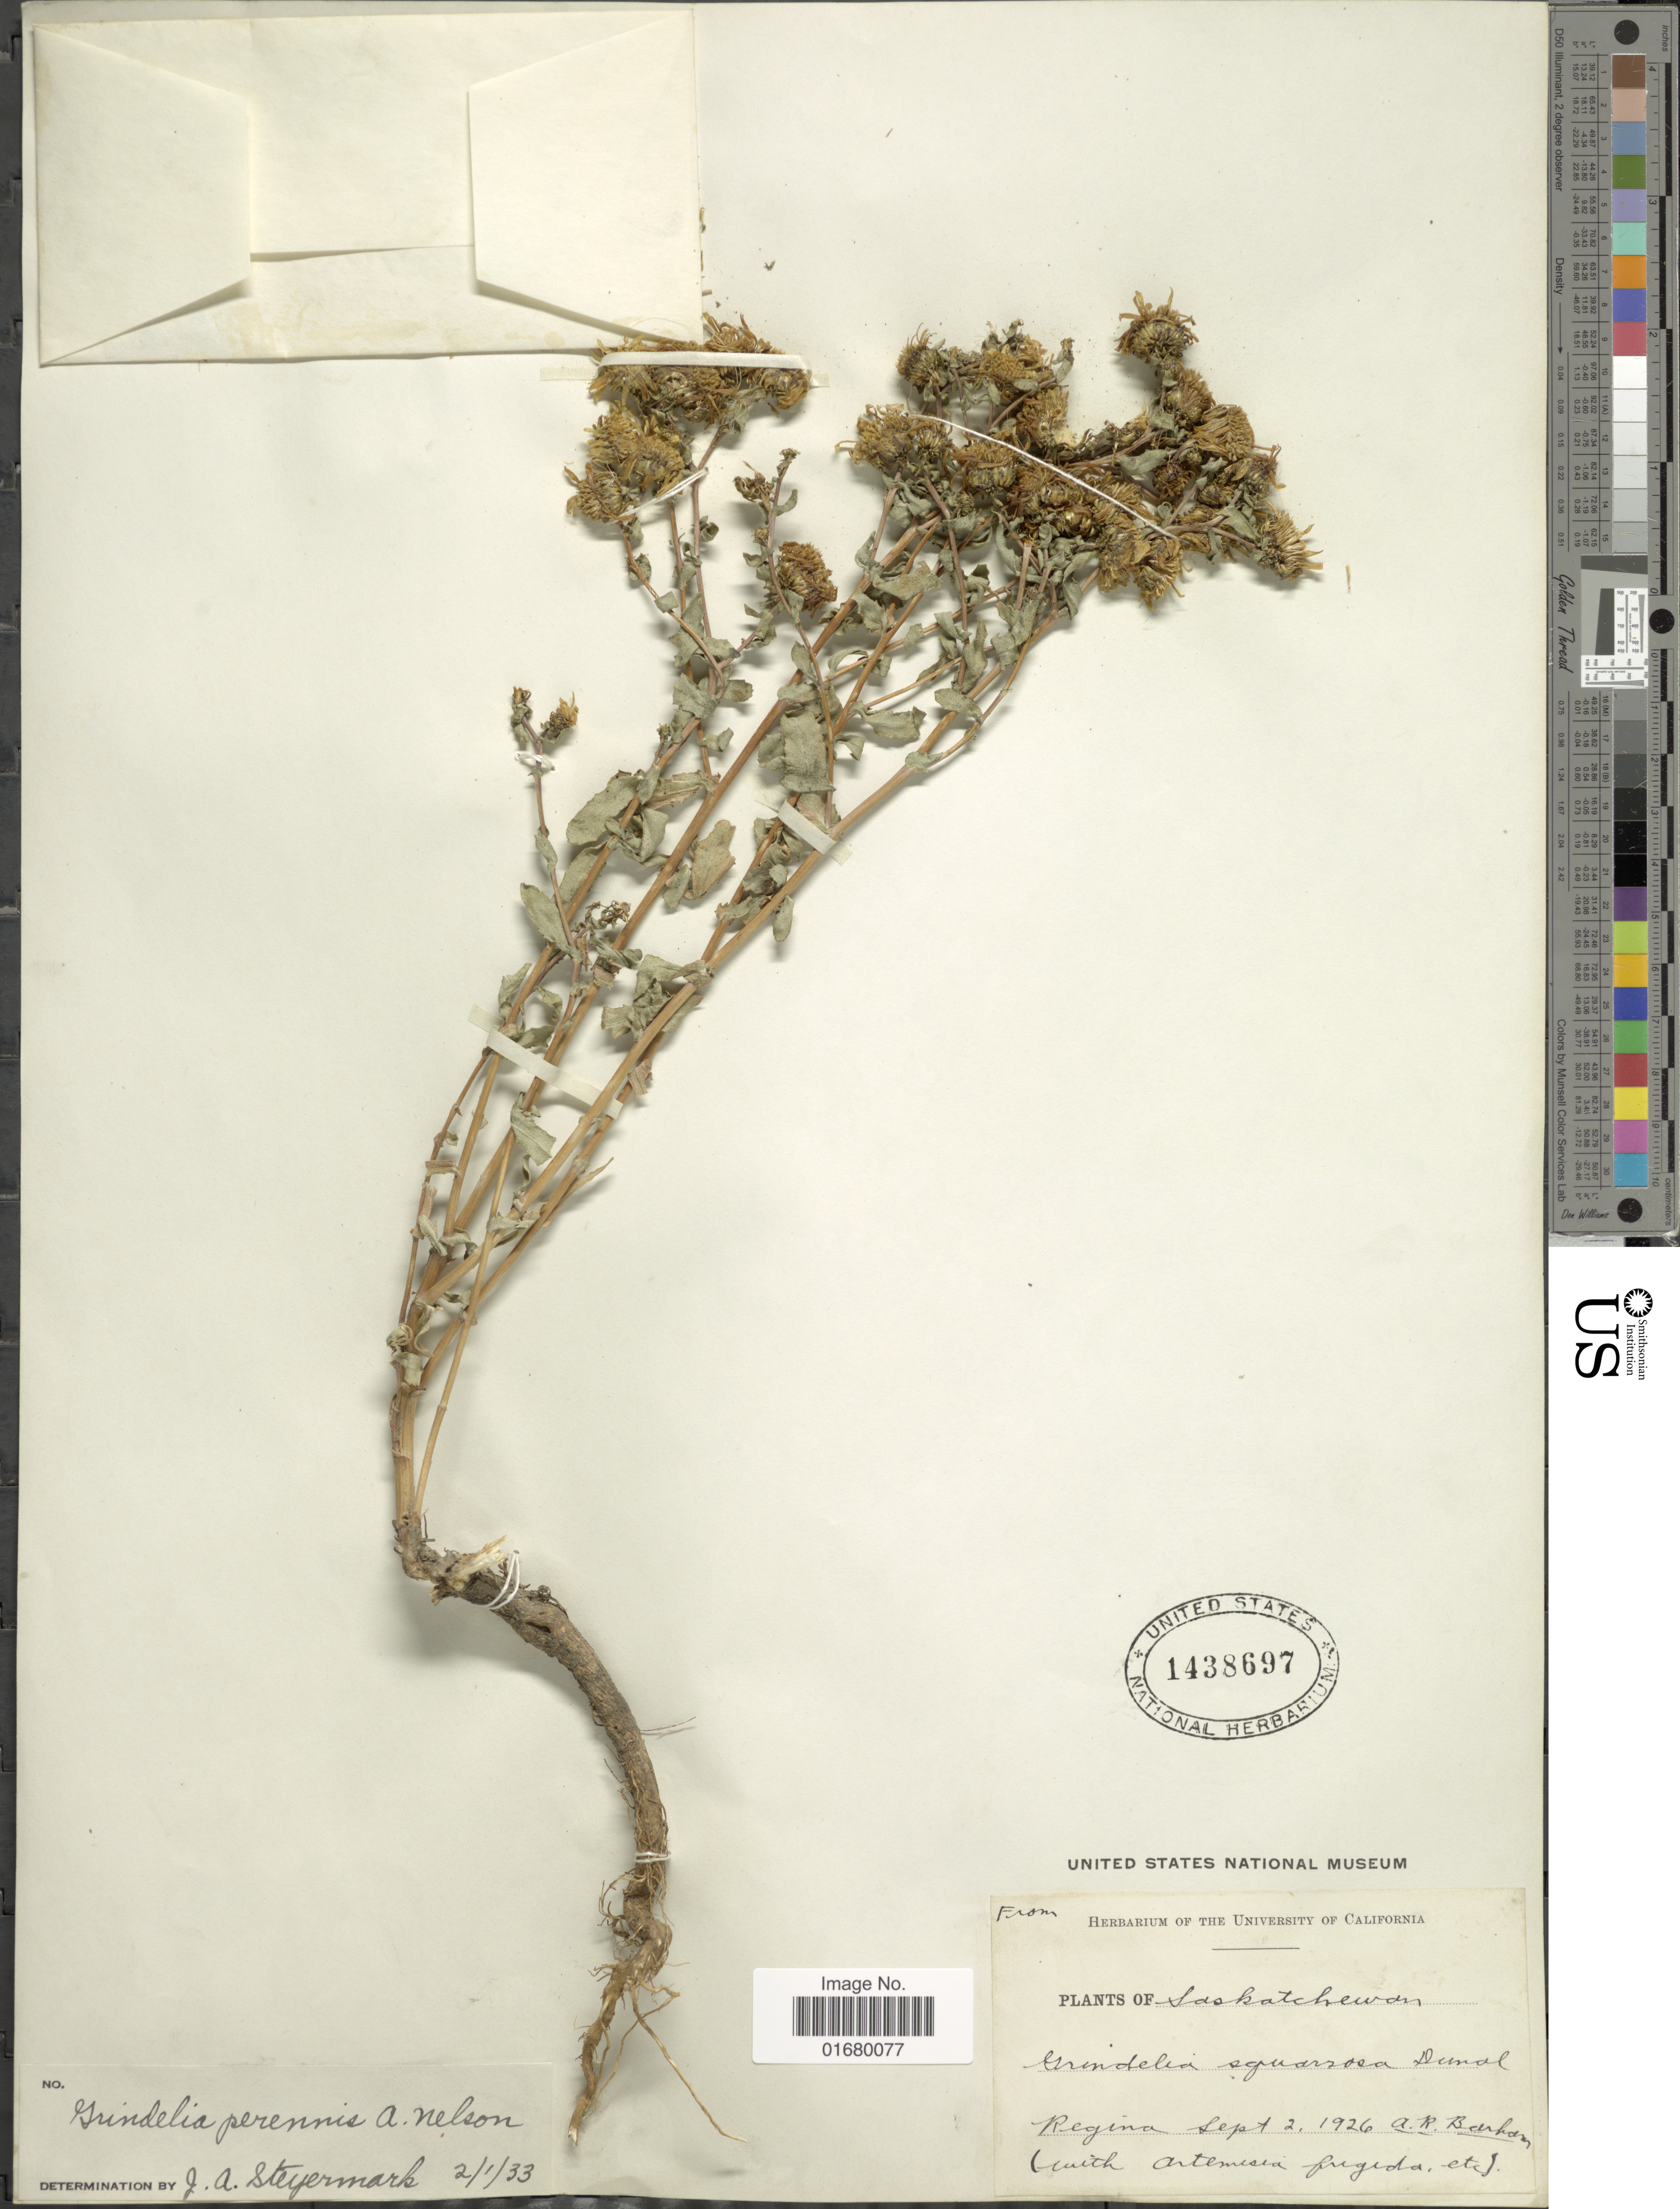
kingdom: Plantae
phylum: Tracheophyta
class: Magnoliopsida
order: Asterales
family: Asteraceae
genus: Grindelia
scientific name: Grindelia perennis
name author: A. Nelson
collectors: A. Burkam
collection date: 1926-09-02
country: Canada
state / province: Saskatchewan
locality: Regina.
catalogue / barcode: US 1438697